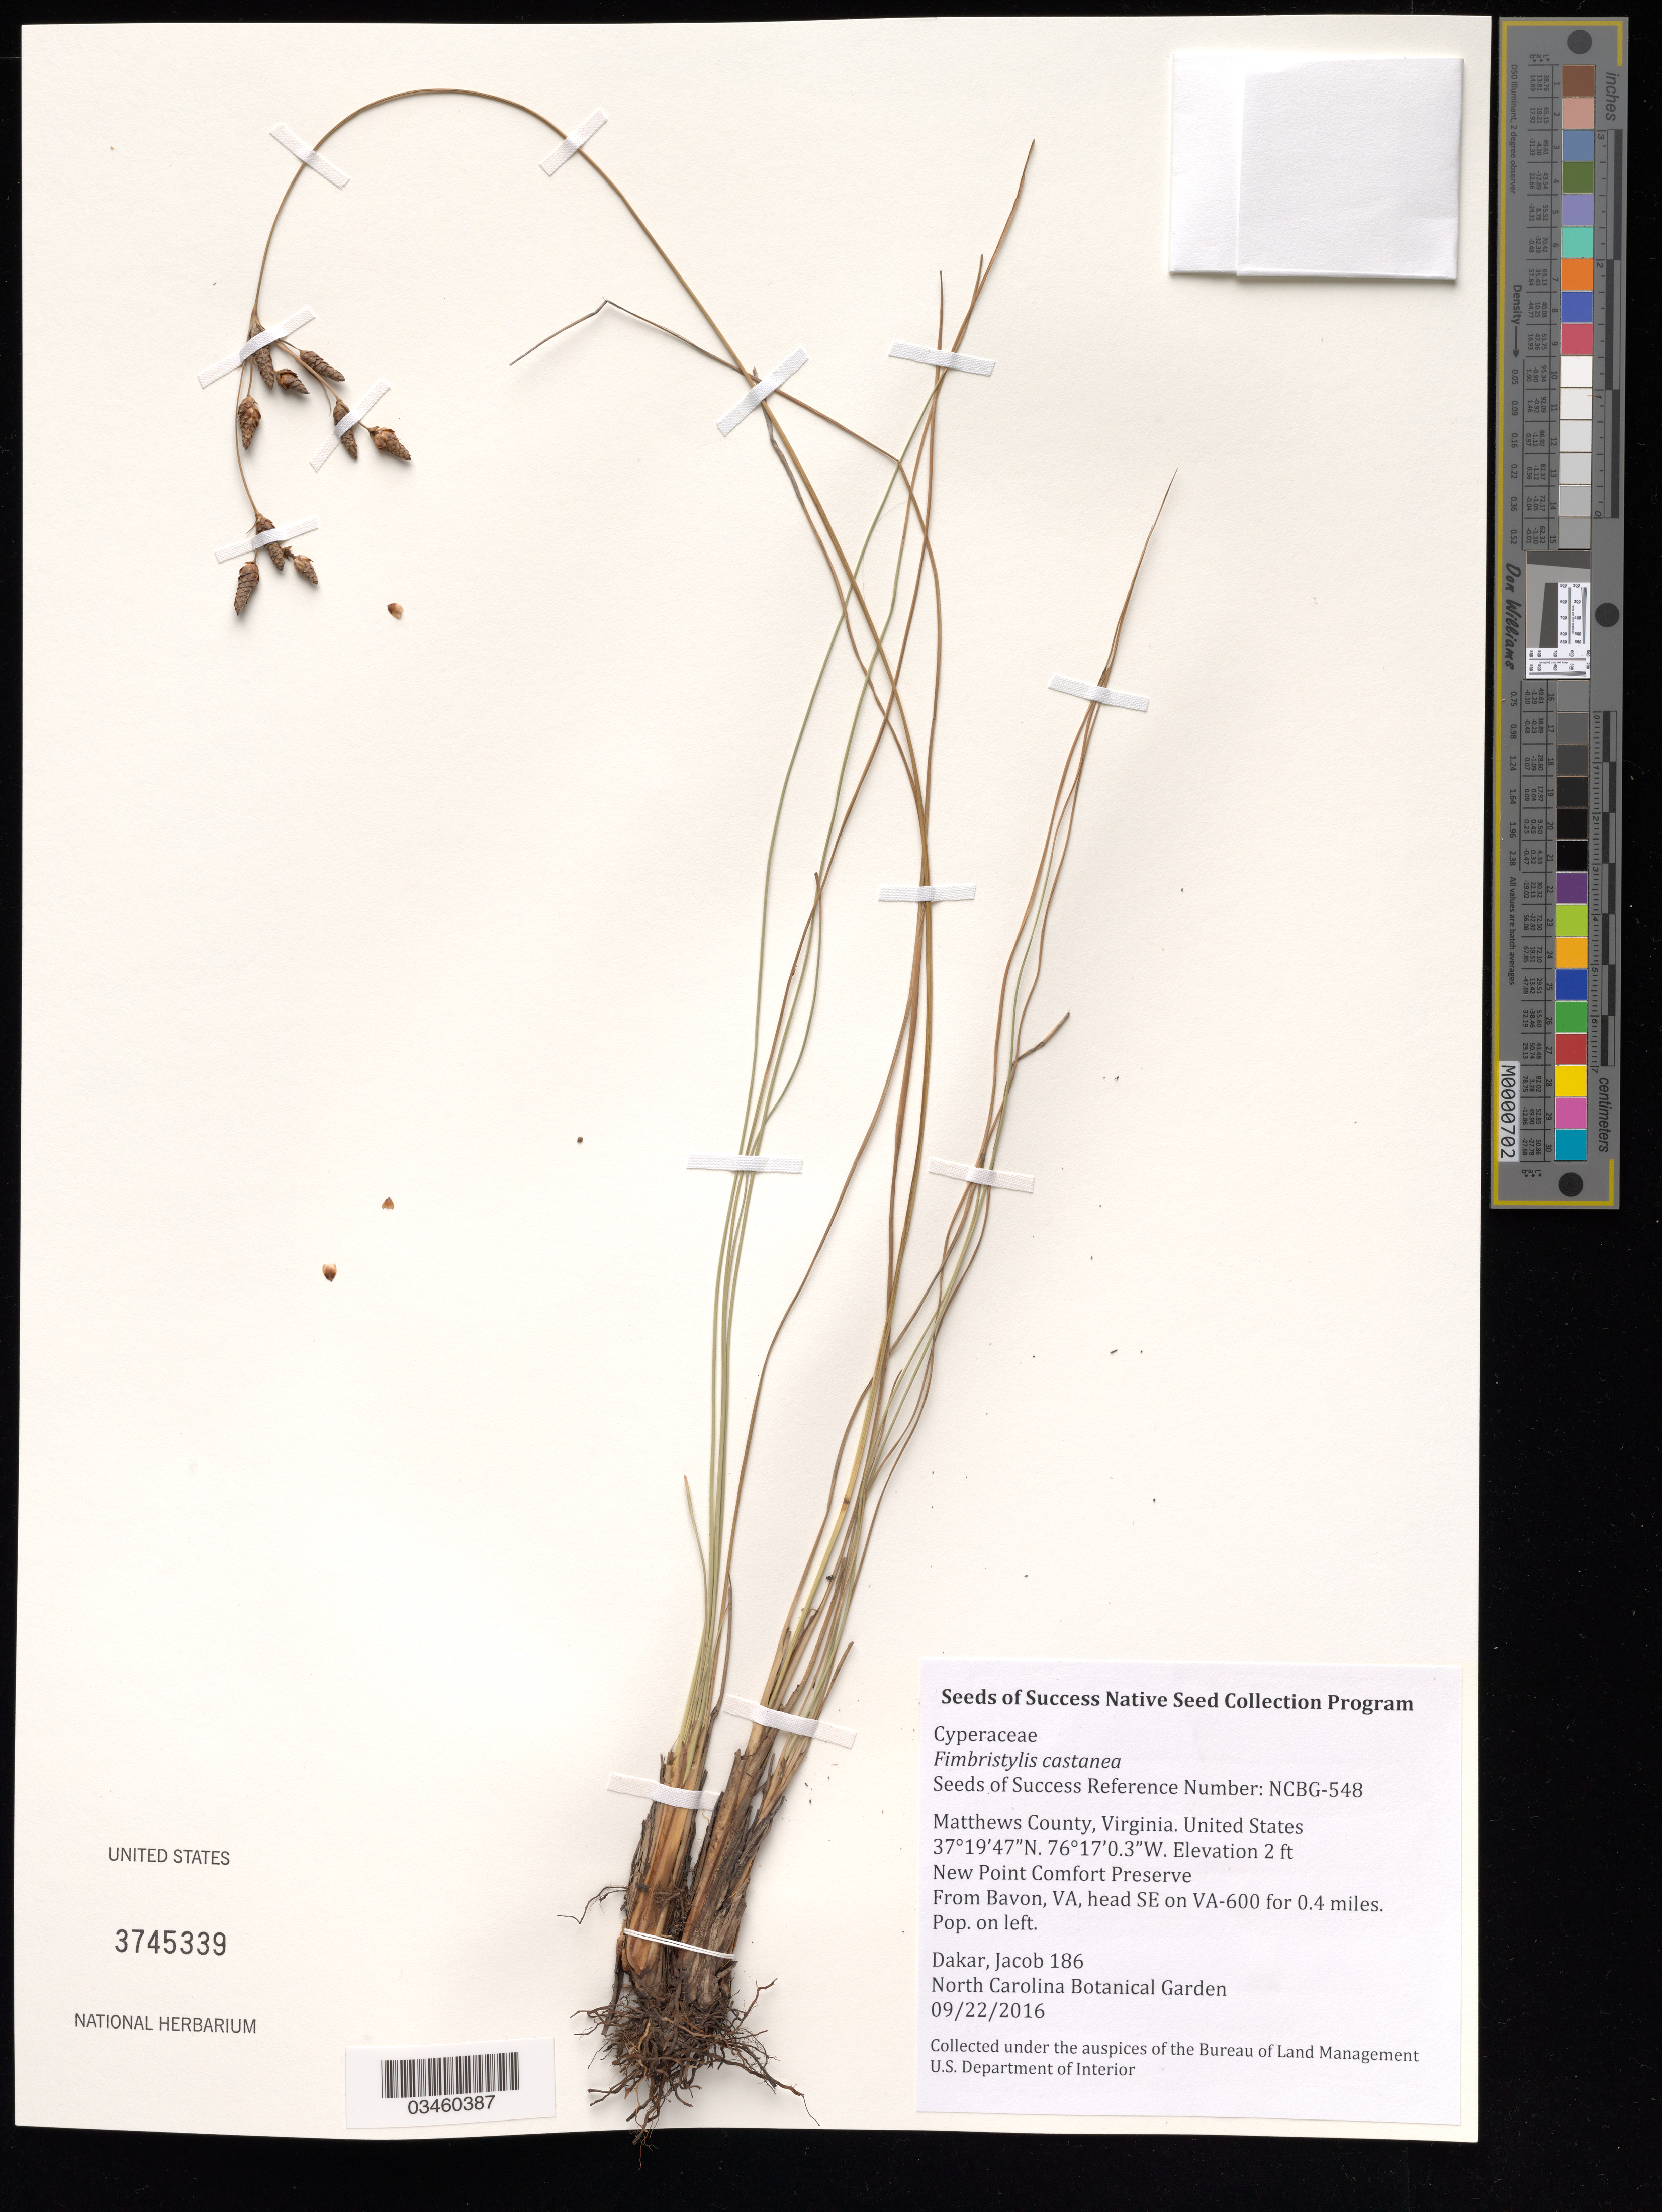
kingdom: Plantae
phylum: Tracheophyta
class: Liliopsida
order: Poales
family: Cyperaceae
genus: Fimbristylis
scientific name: Fimbristylis castanea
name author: (Michx.) Vahl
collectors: J. Dakar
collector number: NCBG-548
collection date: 2016-09-22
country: United States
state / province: Virginia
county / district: Mathews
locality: New Point Comfort Preserve, Lighthouse Rd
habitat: Eastern tidal salt shrub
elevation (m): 1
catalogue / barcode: US 3745339